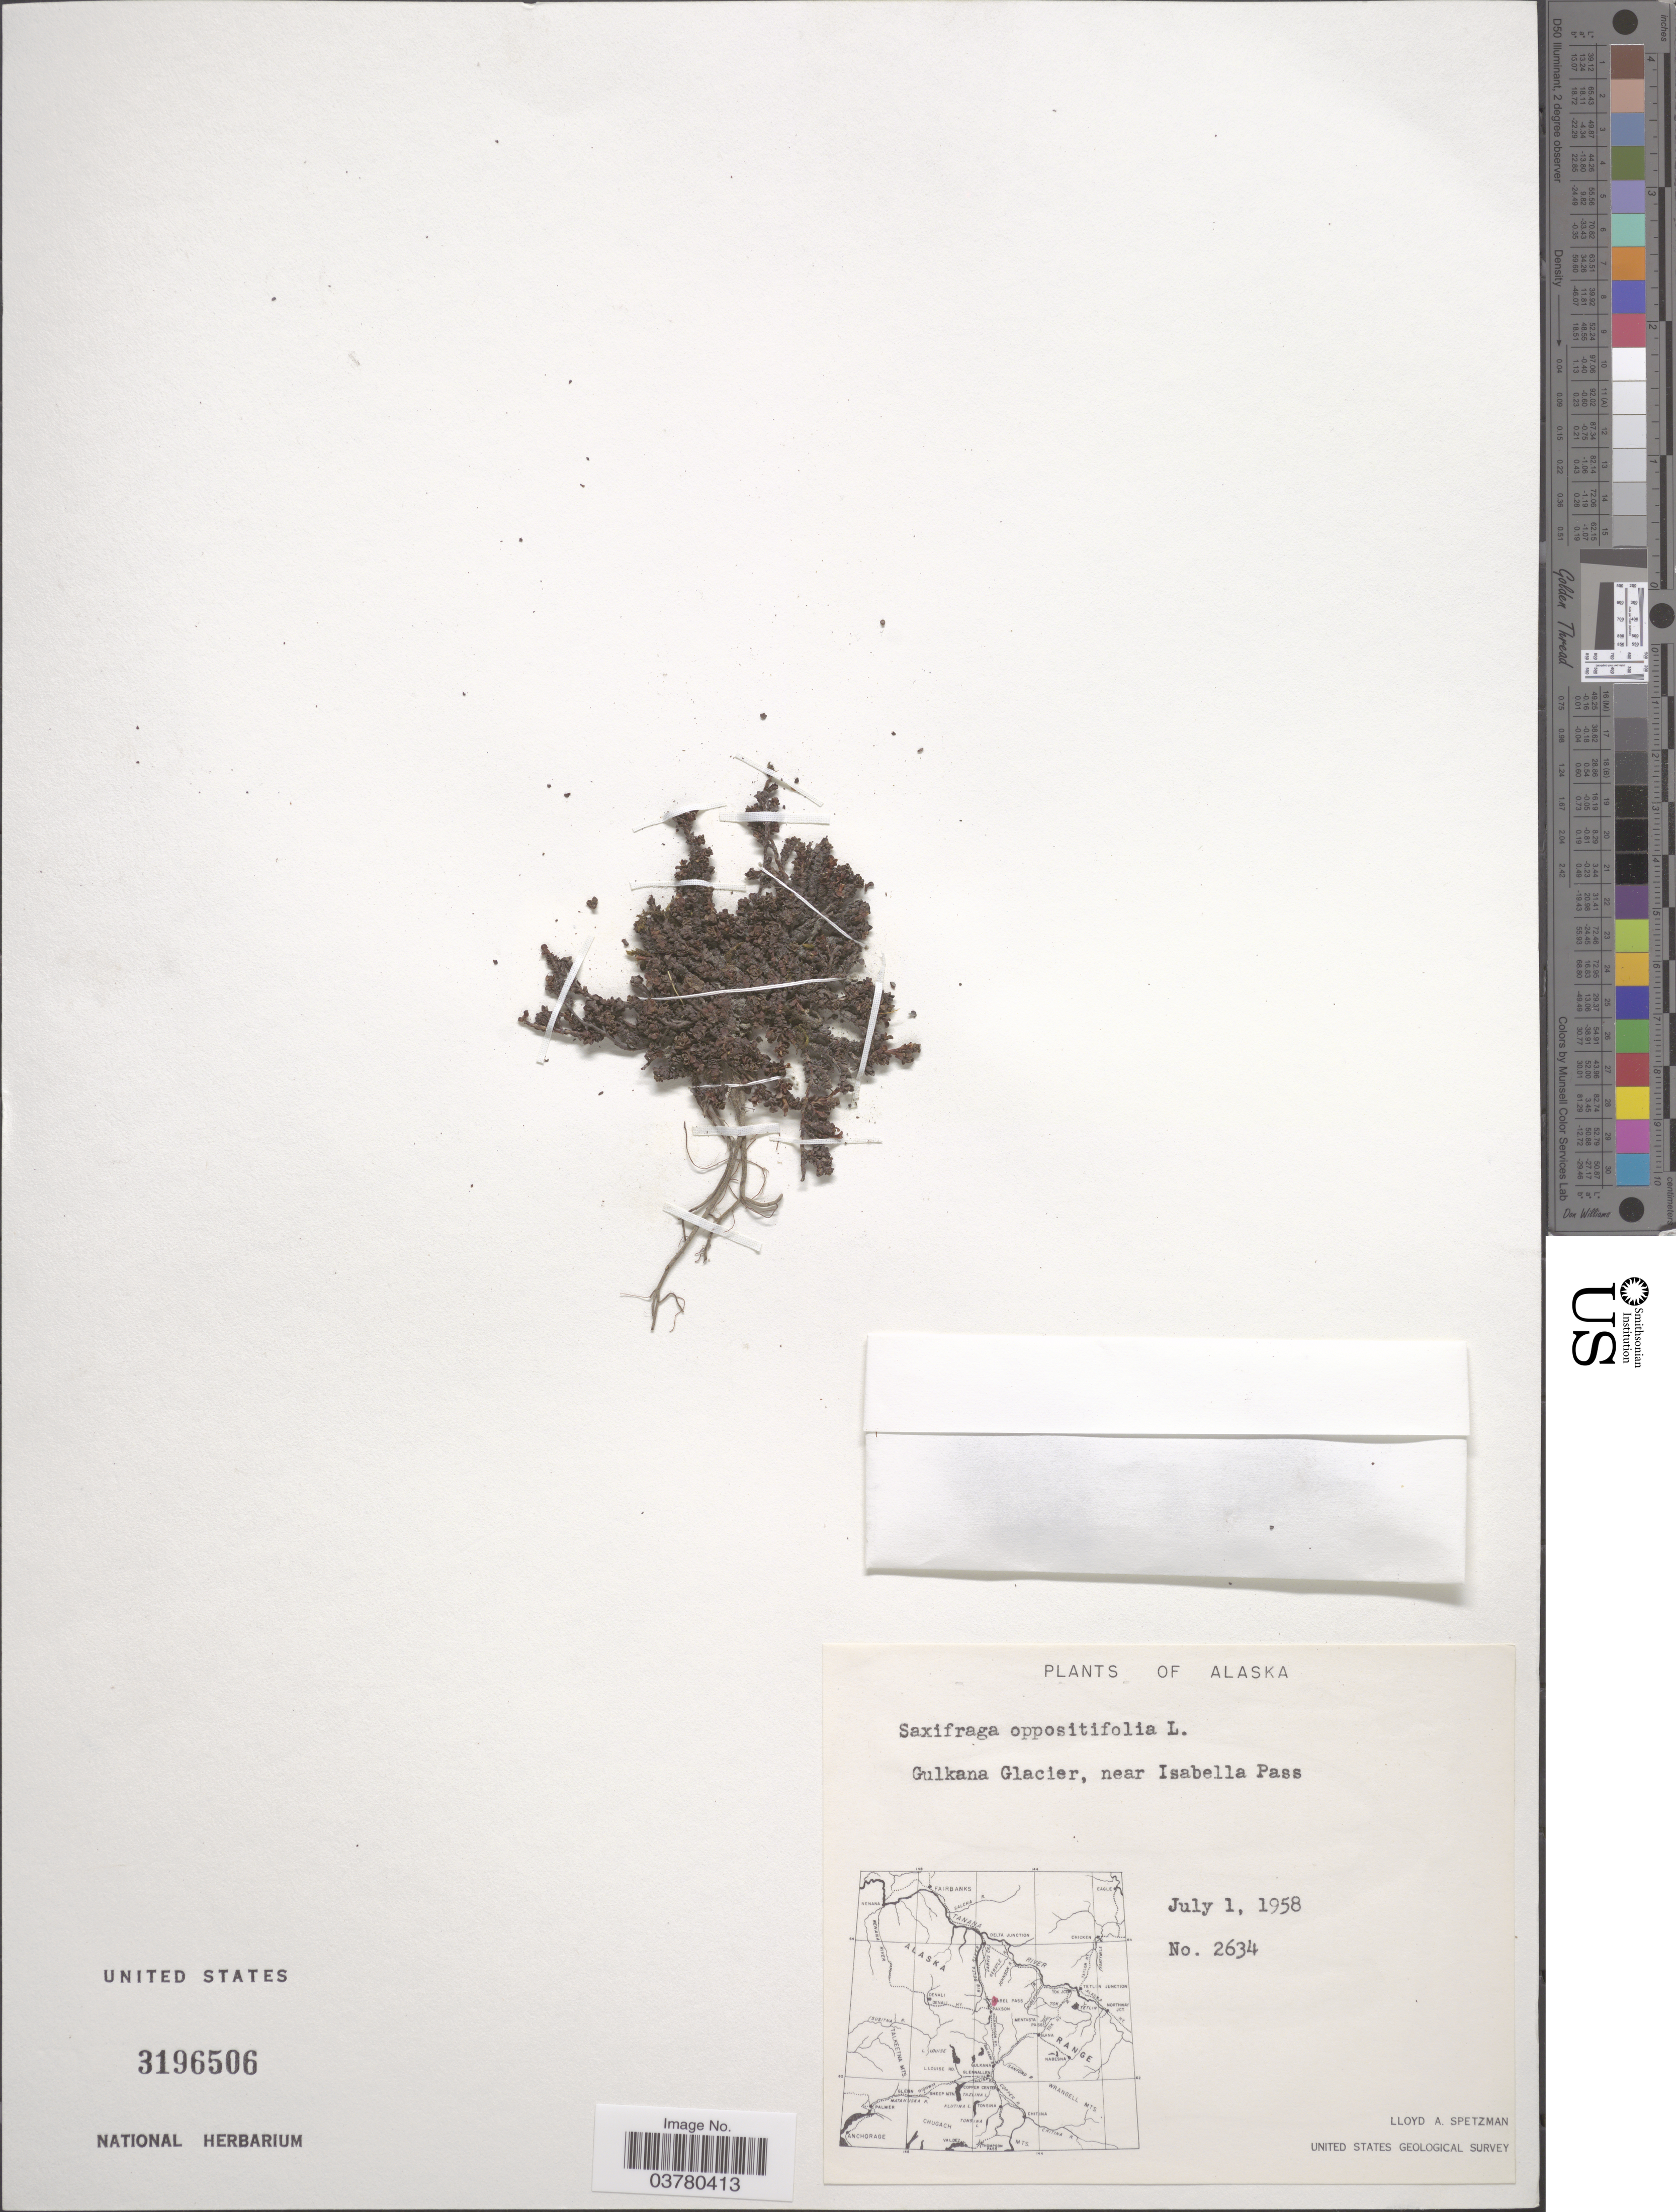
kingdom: Plantae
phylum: Tracheophyta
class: Magnoliopsida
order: Saxifragales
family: Saxifragaceae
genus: Saxifraga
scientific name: Saxifraga oppositifolia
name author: L.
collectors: L. Spetzman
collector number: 2634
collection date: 1958-07-01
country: United States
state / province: Alaska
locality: Gulkana Glacier, near Isabella Pass. United States Geological Survey.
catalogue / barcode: US 3196506